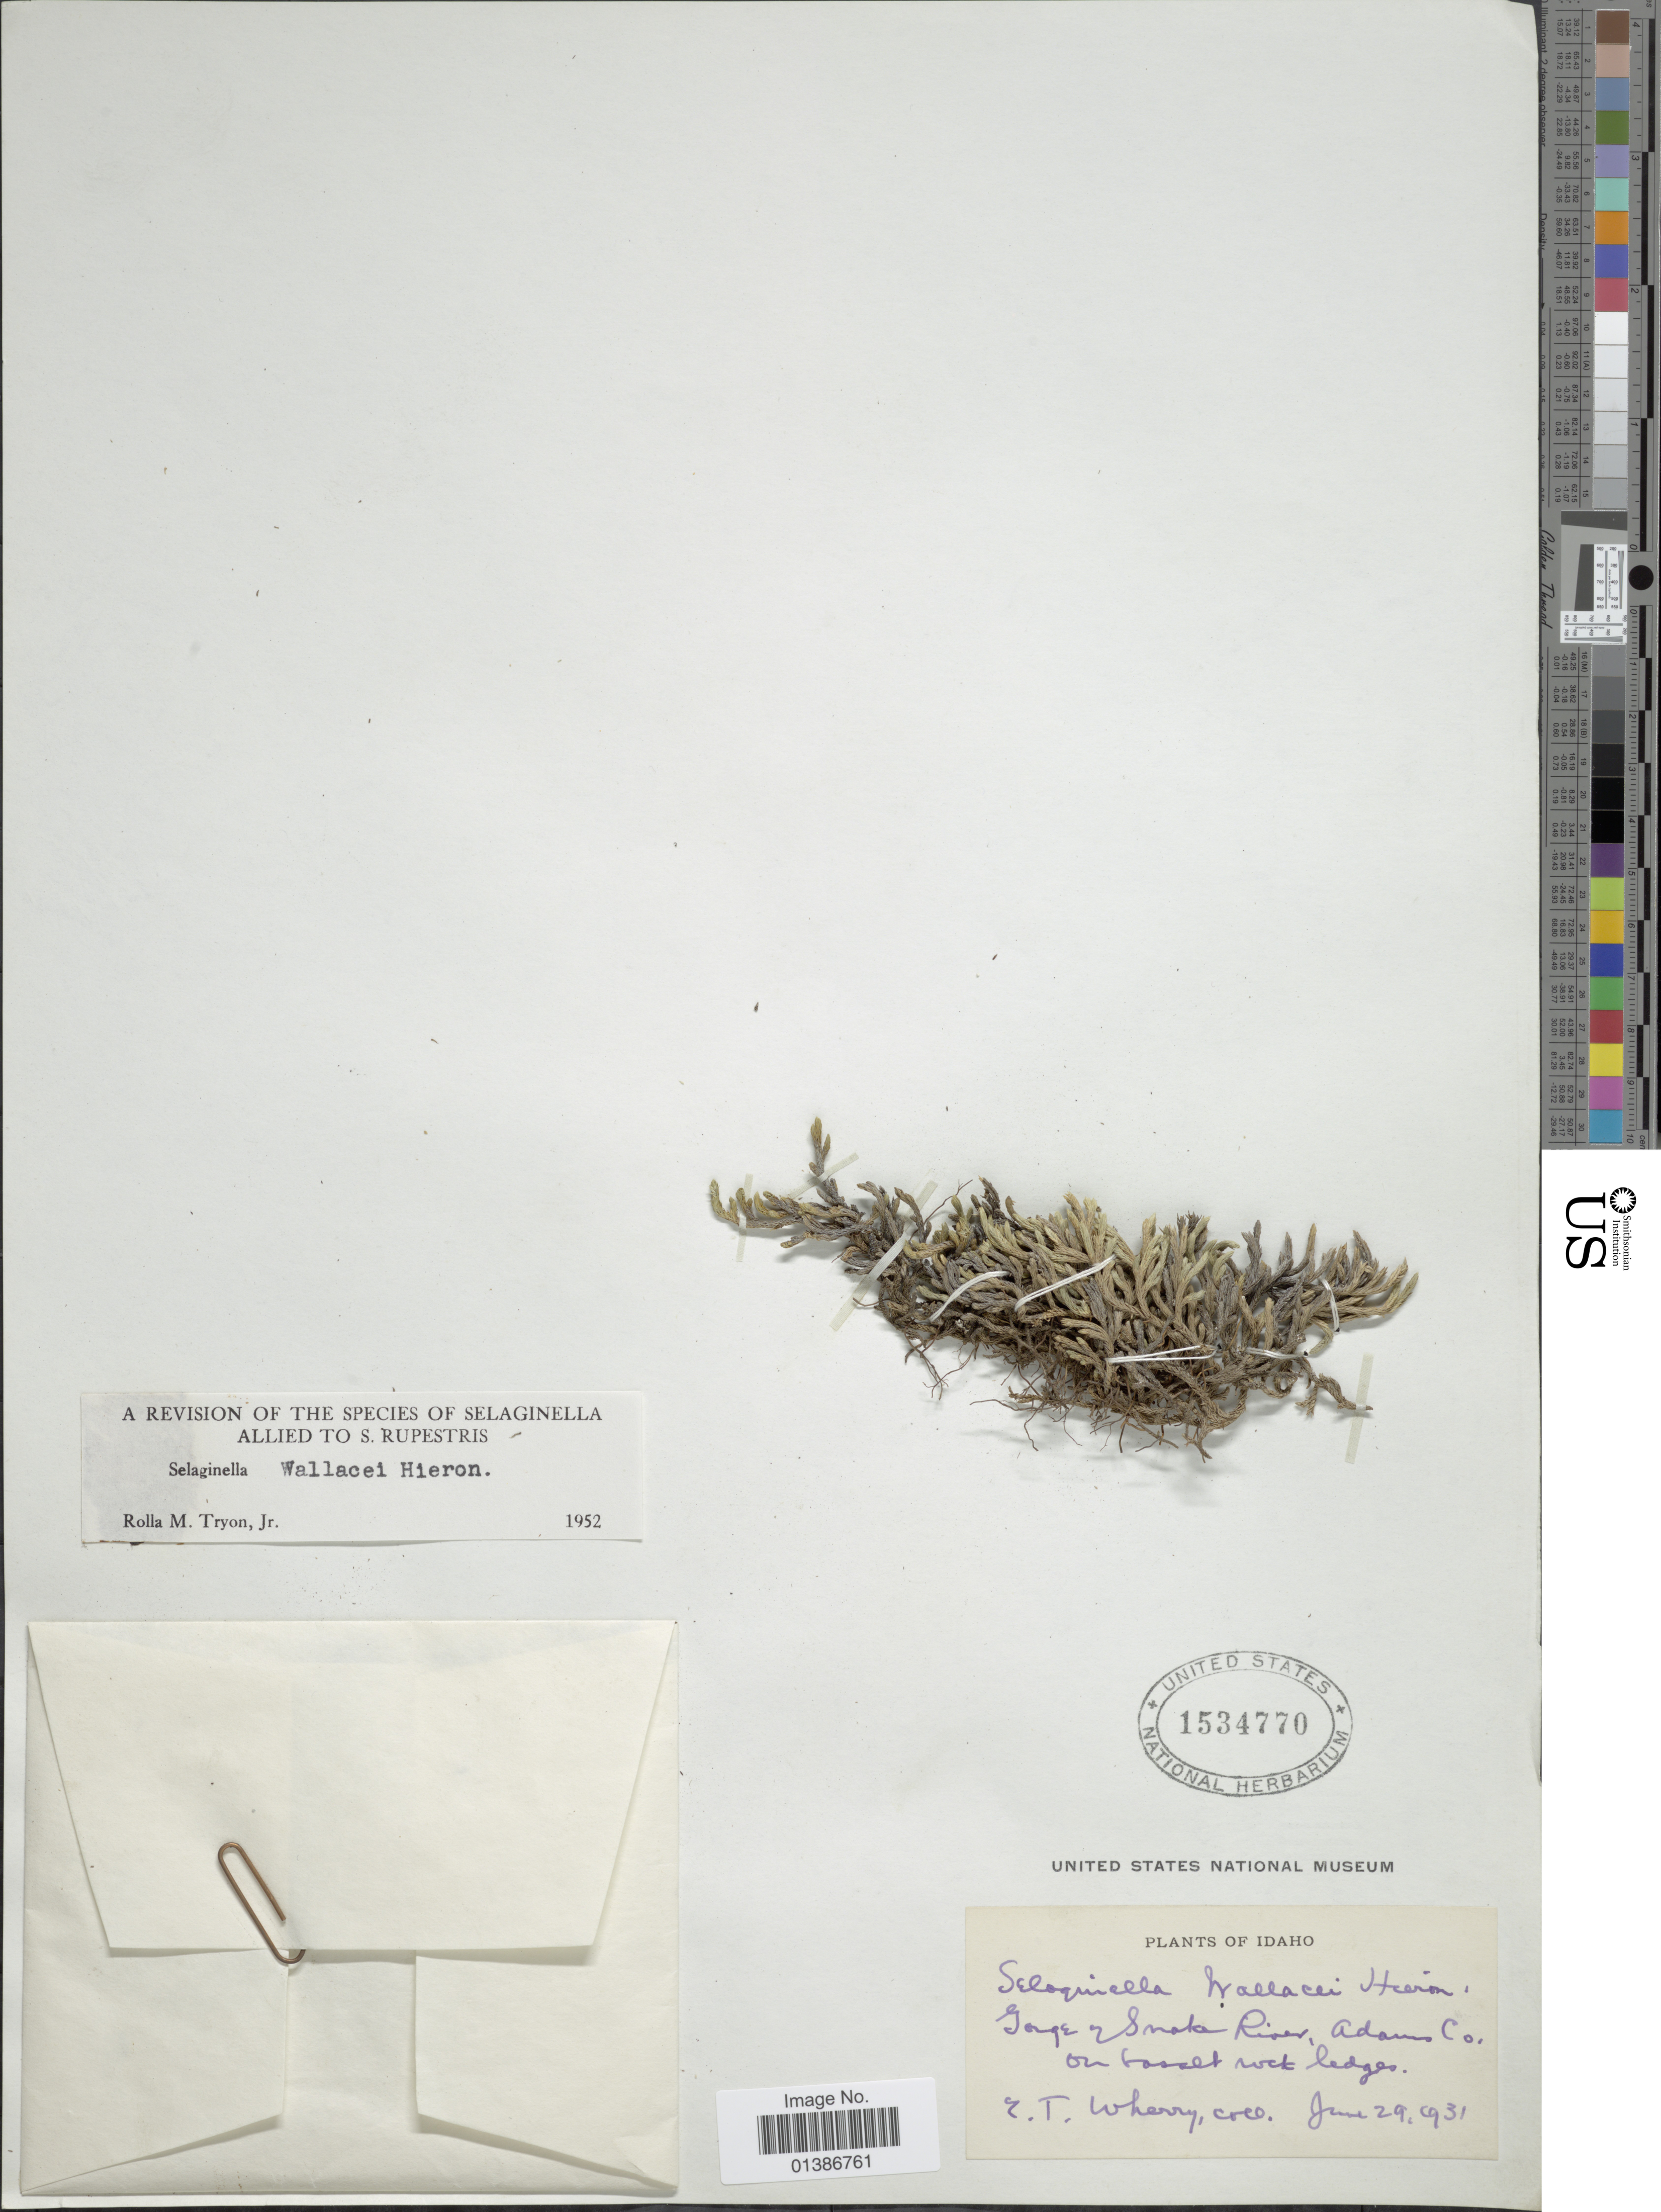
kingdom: Plantae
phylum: Tracheophyta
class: Lycopodiopsida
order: Selaginellales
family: Selaginellaceae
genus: Selaginella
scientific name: Selaginella wallacei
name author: Hieron.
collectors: E. T. Wherry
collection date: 1931-06-29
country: United States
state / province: Idaho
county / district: Adams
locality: Gorge of Snake River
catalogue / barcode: US 1534770